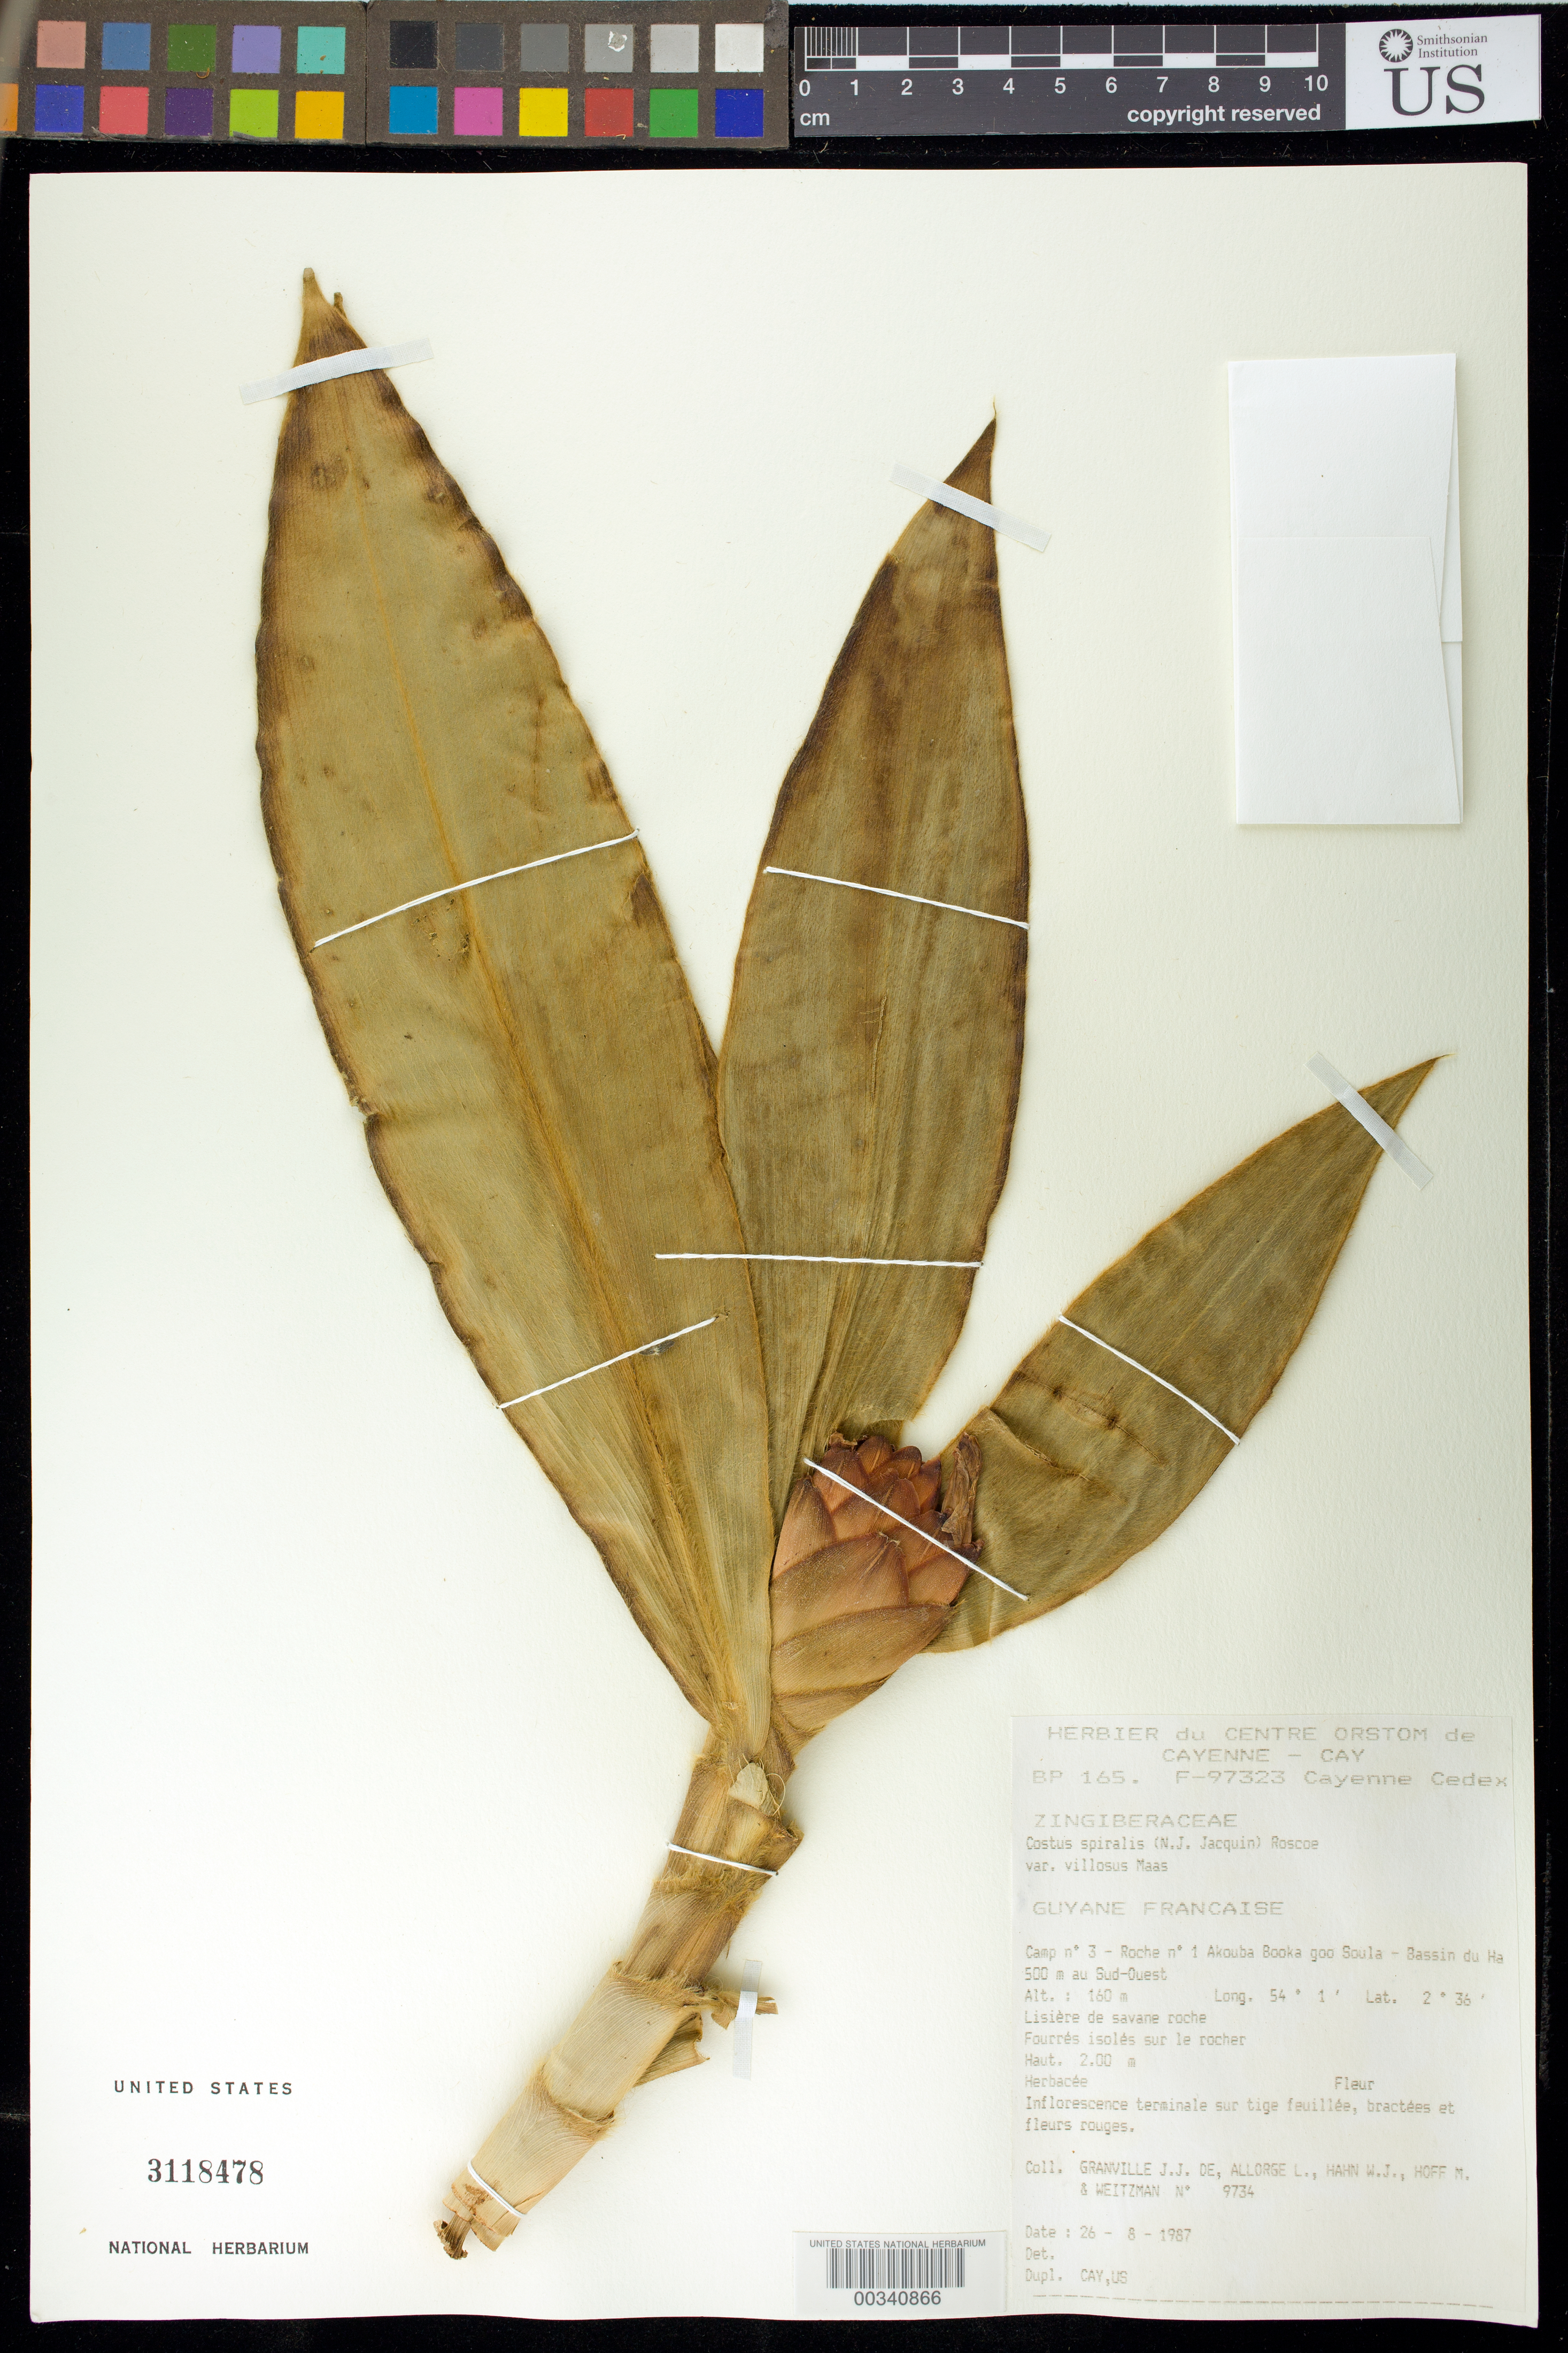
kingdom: Plantae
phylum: Tracheophyta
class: Liliopsida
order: Zingiberales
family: Costaceae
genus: Costus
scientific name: Costus spiralis var. villosus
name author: Maas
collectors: J.-J. de Granville, L. Allorge, W. J. Hahn, M. Hoff & A. L. Weitzman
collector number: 9734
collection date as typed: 26 Aug 1987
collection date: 1987-08-26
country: French Guiana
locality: Camp # 3 - roche # 1 akouba booka goo soula - bassin du ha 500 m au sud-ouest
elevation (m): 160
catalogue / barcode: US 3118478